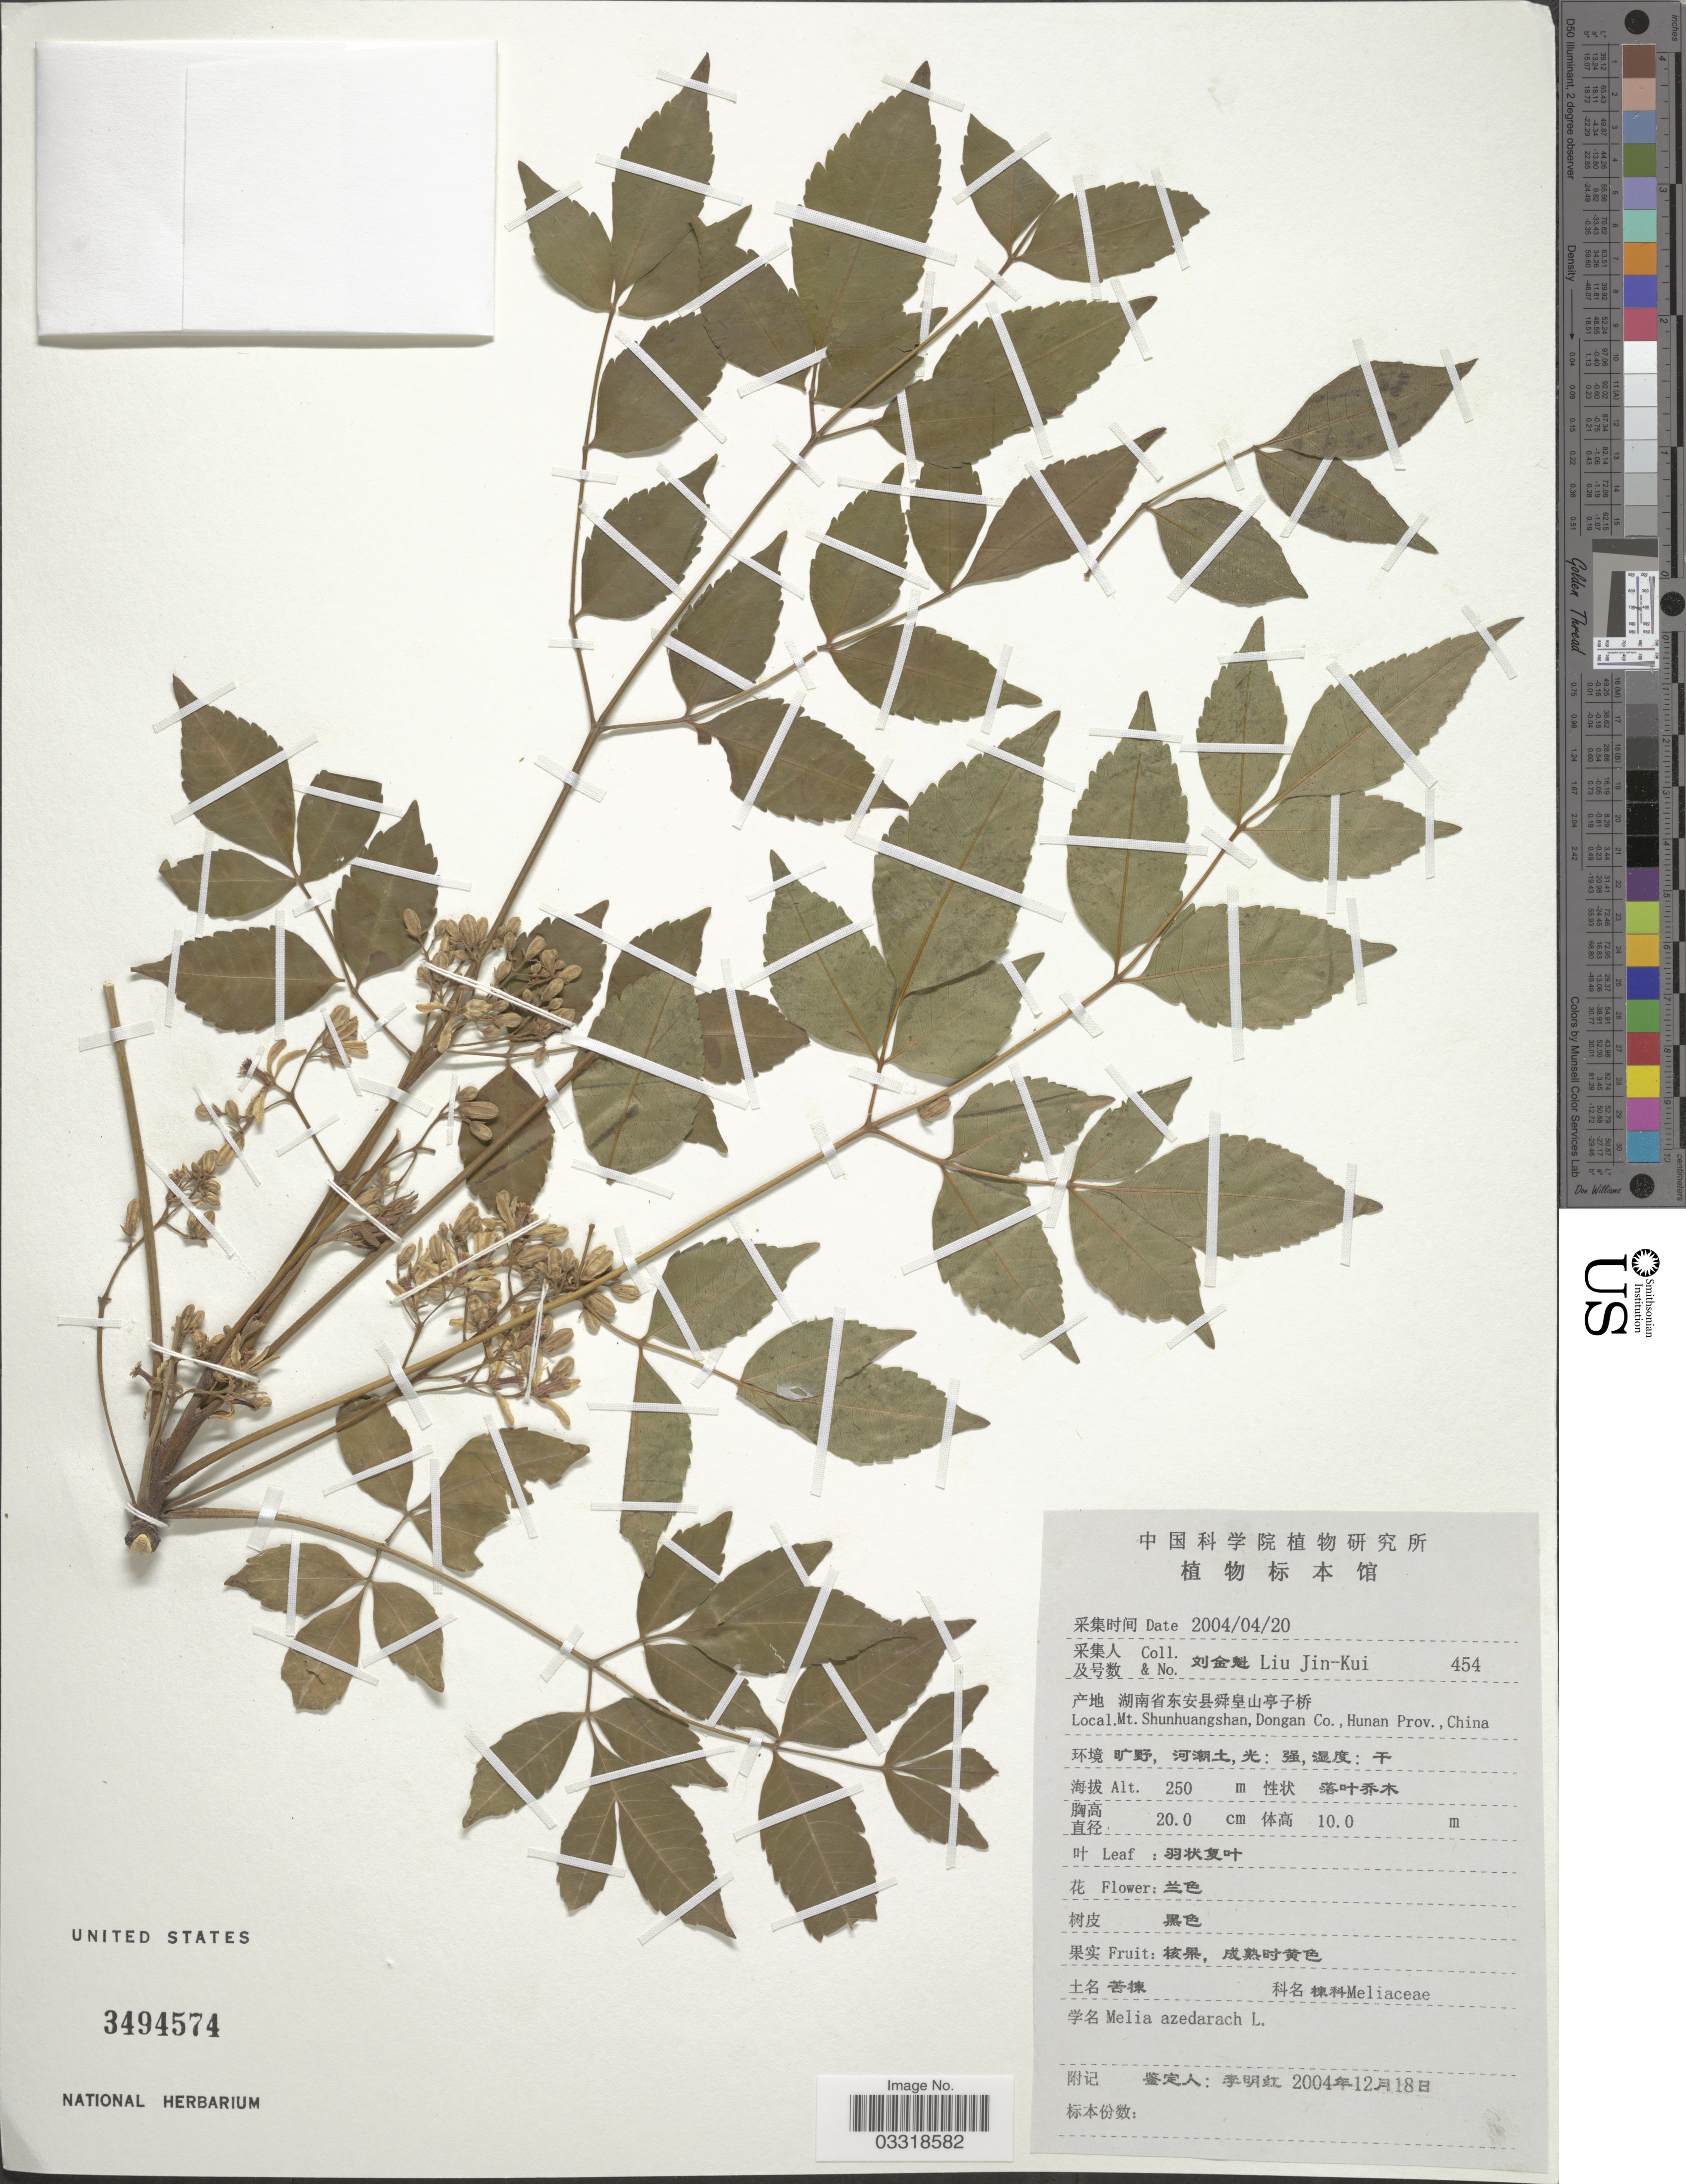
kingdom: Plantae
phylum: Tracheophyta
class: Magnoliopsida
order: Sapindales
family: Meliaceae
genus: Melia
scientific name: Melia azedarach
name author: L.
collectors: Liu Jin-Kui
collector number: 454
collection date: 2004-04-20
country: China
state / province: Hunan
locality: Mt. Shunhuangshan, Dongan Co.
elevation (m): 250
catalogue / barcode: US 3494574